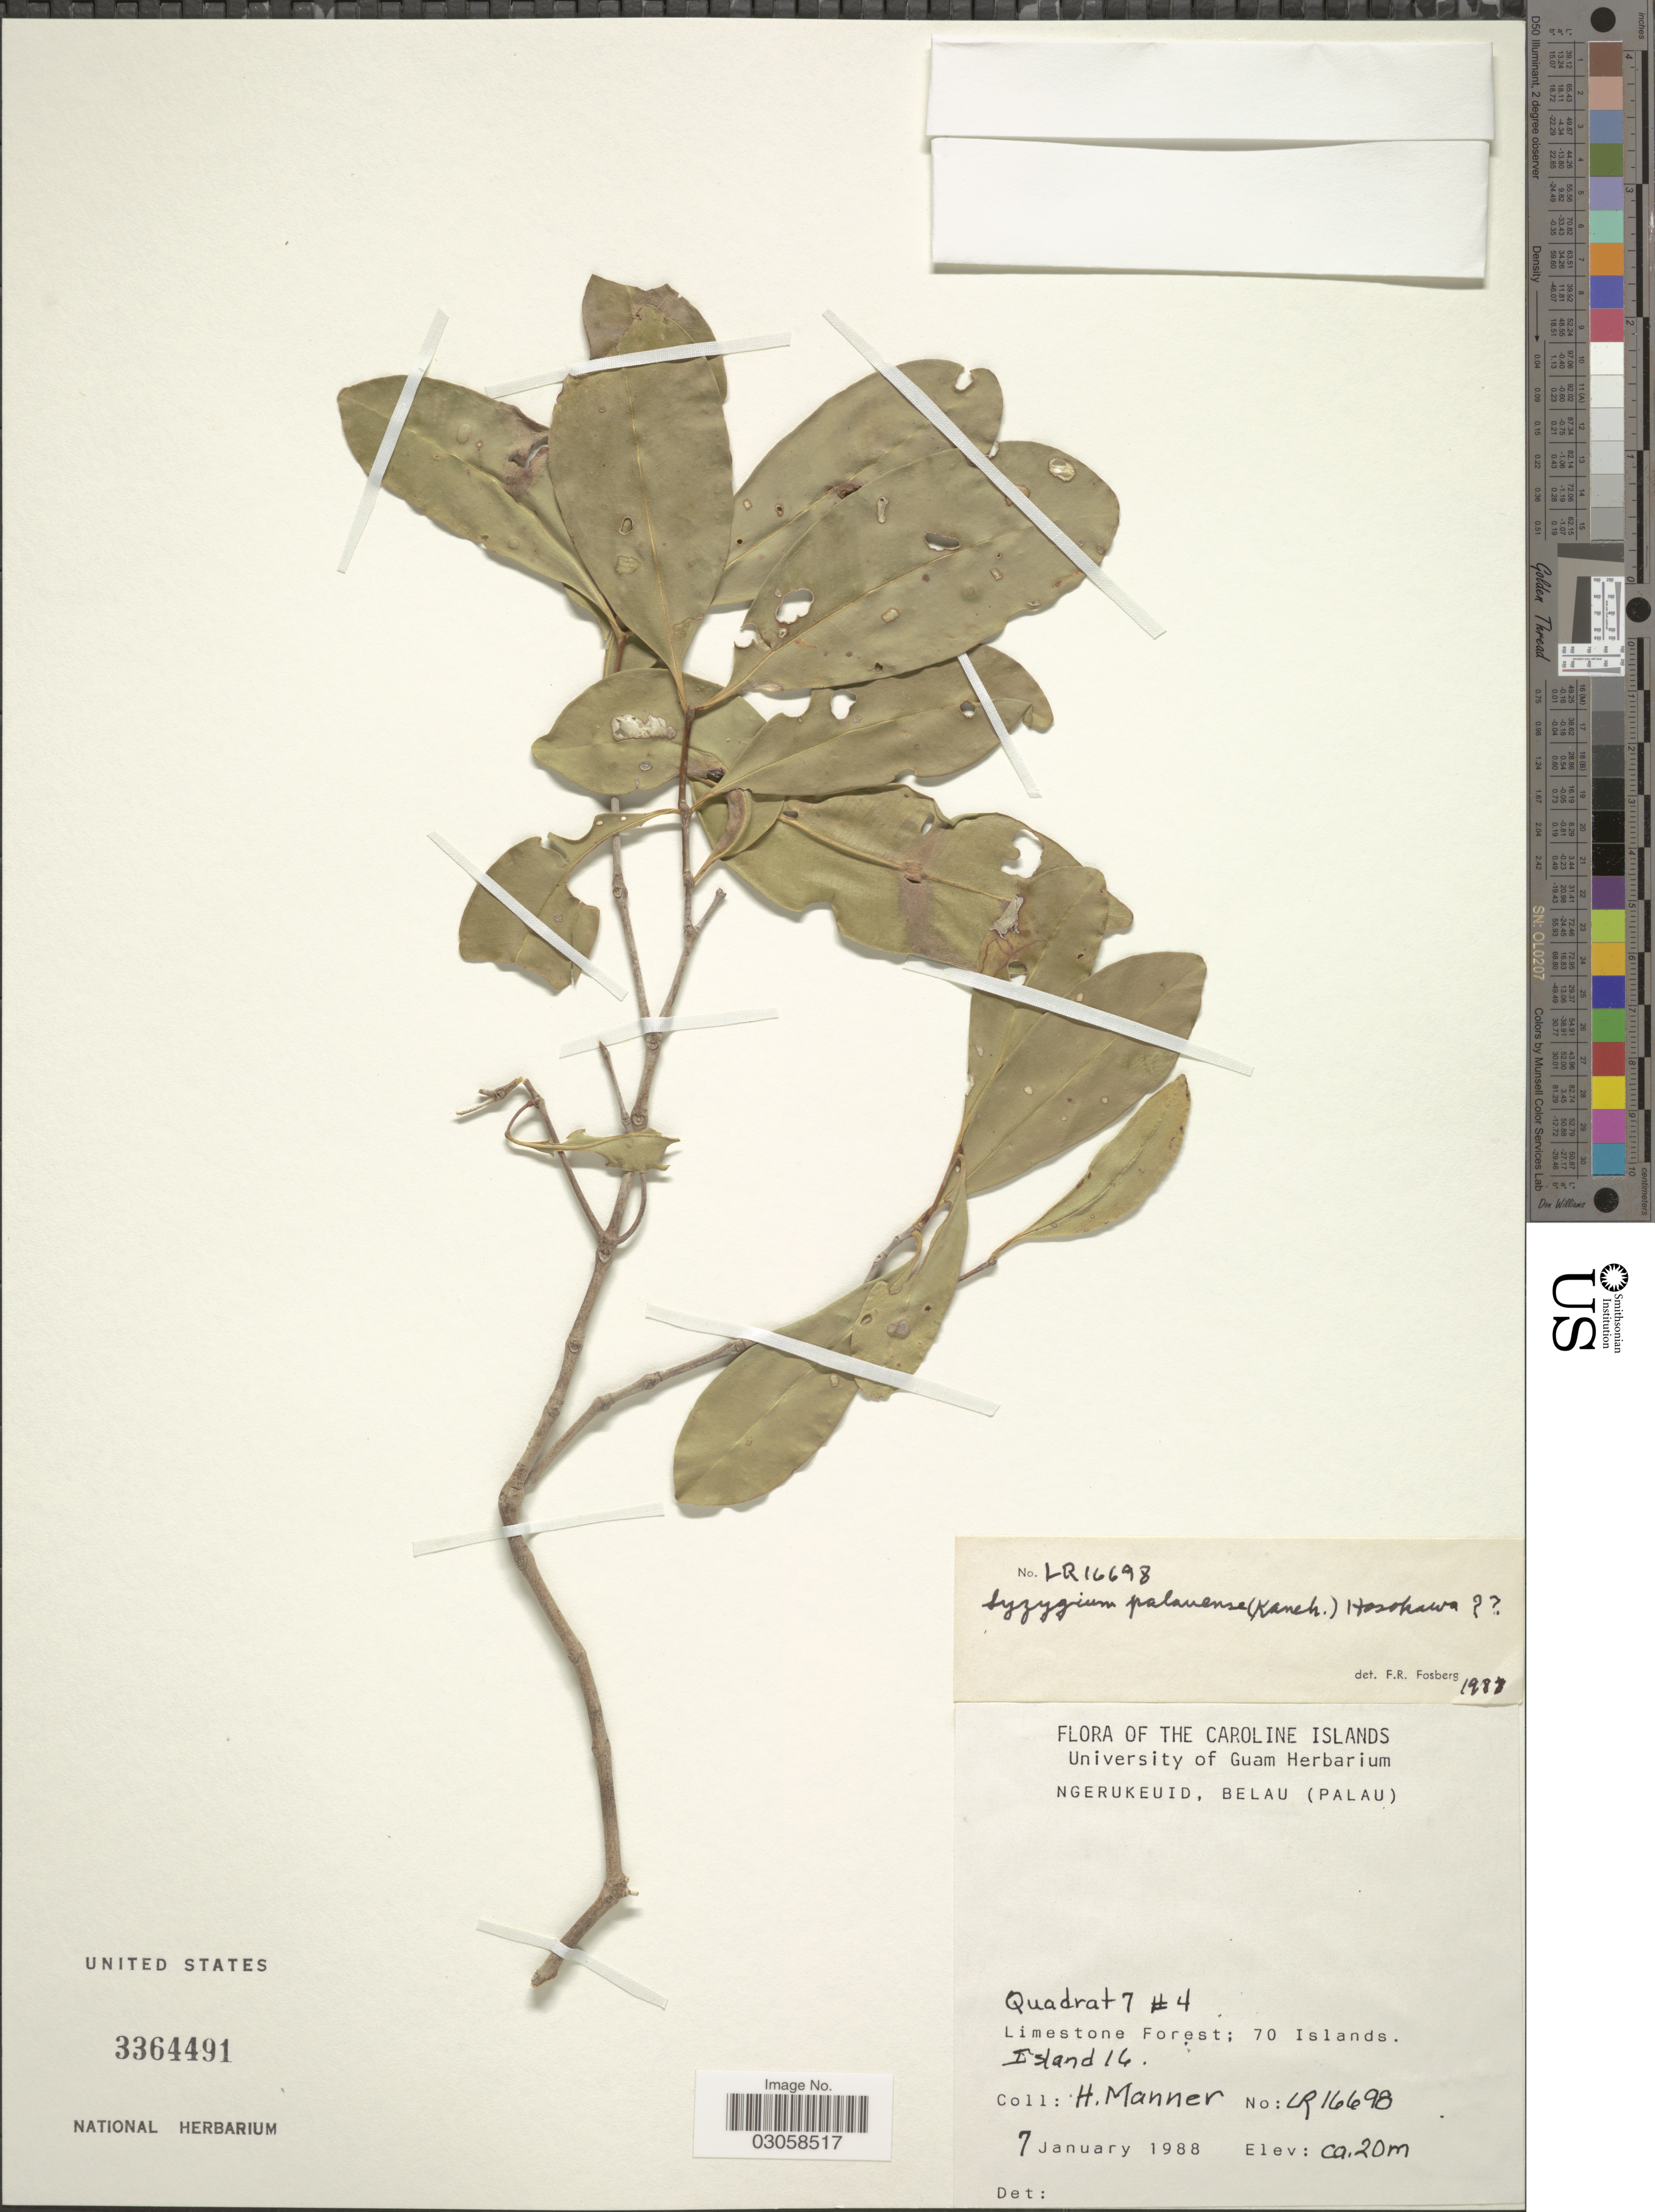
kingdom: Plantae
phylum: Tracheophyta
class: Magnoliopsida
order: Myrtales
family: Myrtaceae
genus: Syzygium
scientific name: Syzygium palauense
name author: (Kaneh.) Hosok.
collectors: H. Manner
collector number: LR 16698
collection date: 1988-01-07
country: Palau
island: Ngerukeuid [Orukuizu]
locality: The Caroline Islands. Ngerukeuid, Belau (Palau). Quadrat 7 # 4. Limestone; 70 Islands. Island 16 [interpreted].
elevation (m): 20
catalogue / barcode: US 3364491